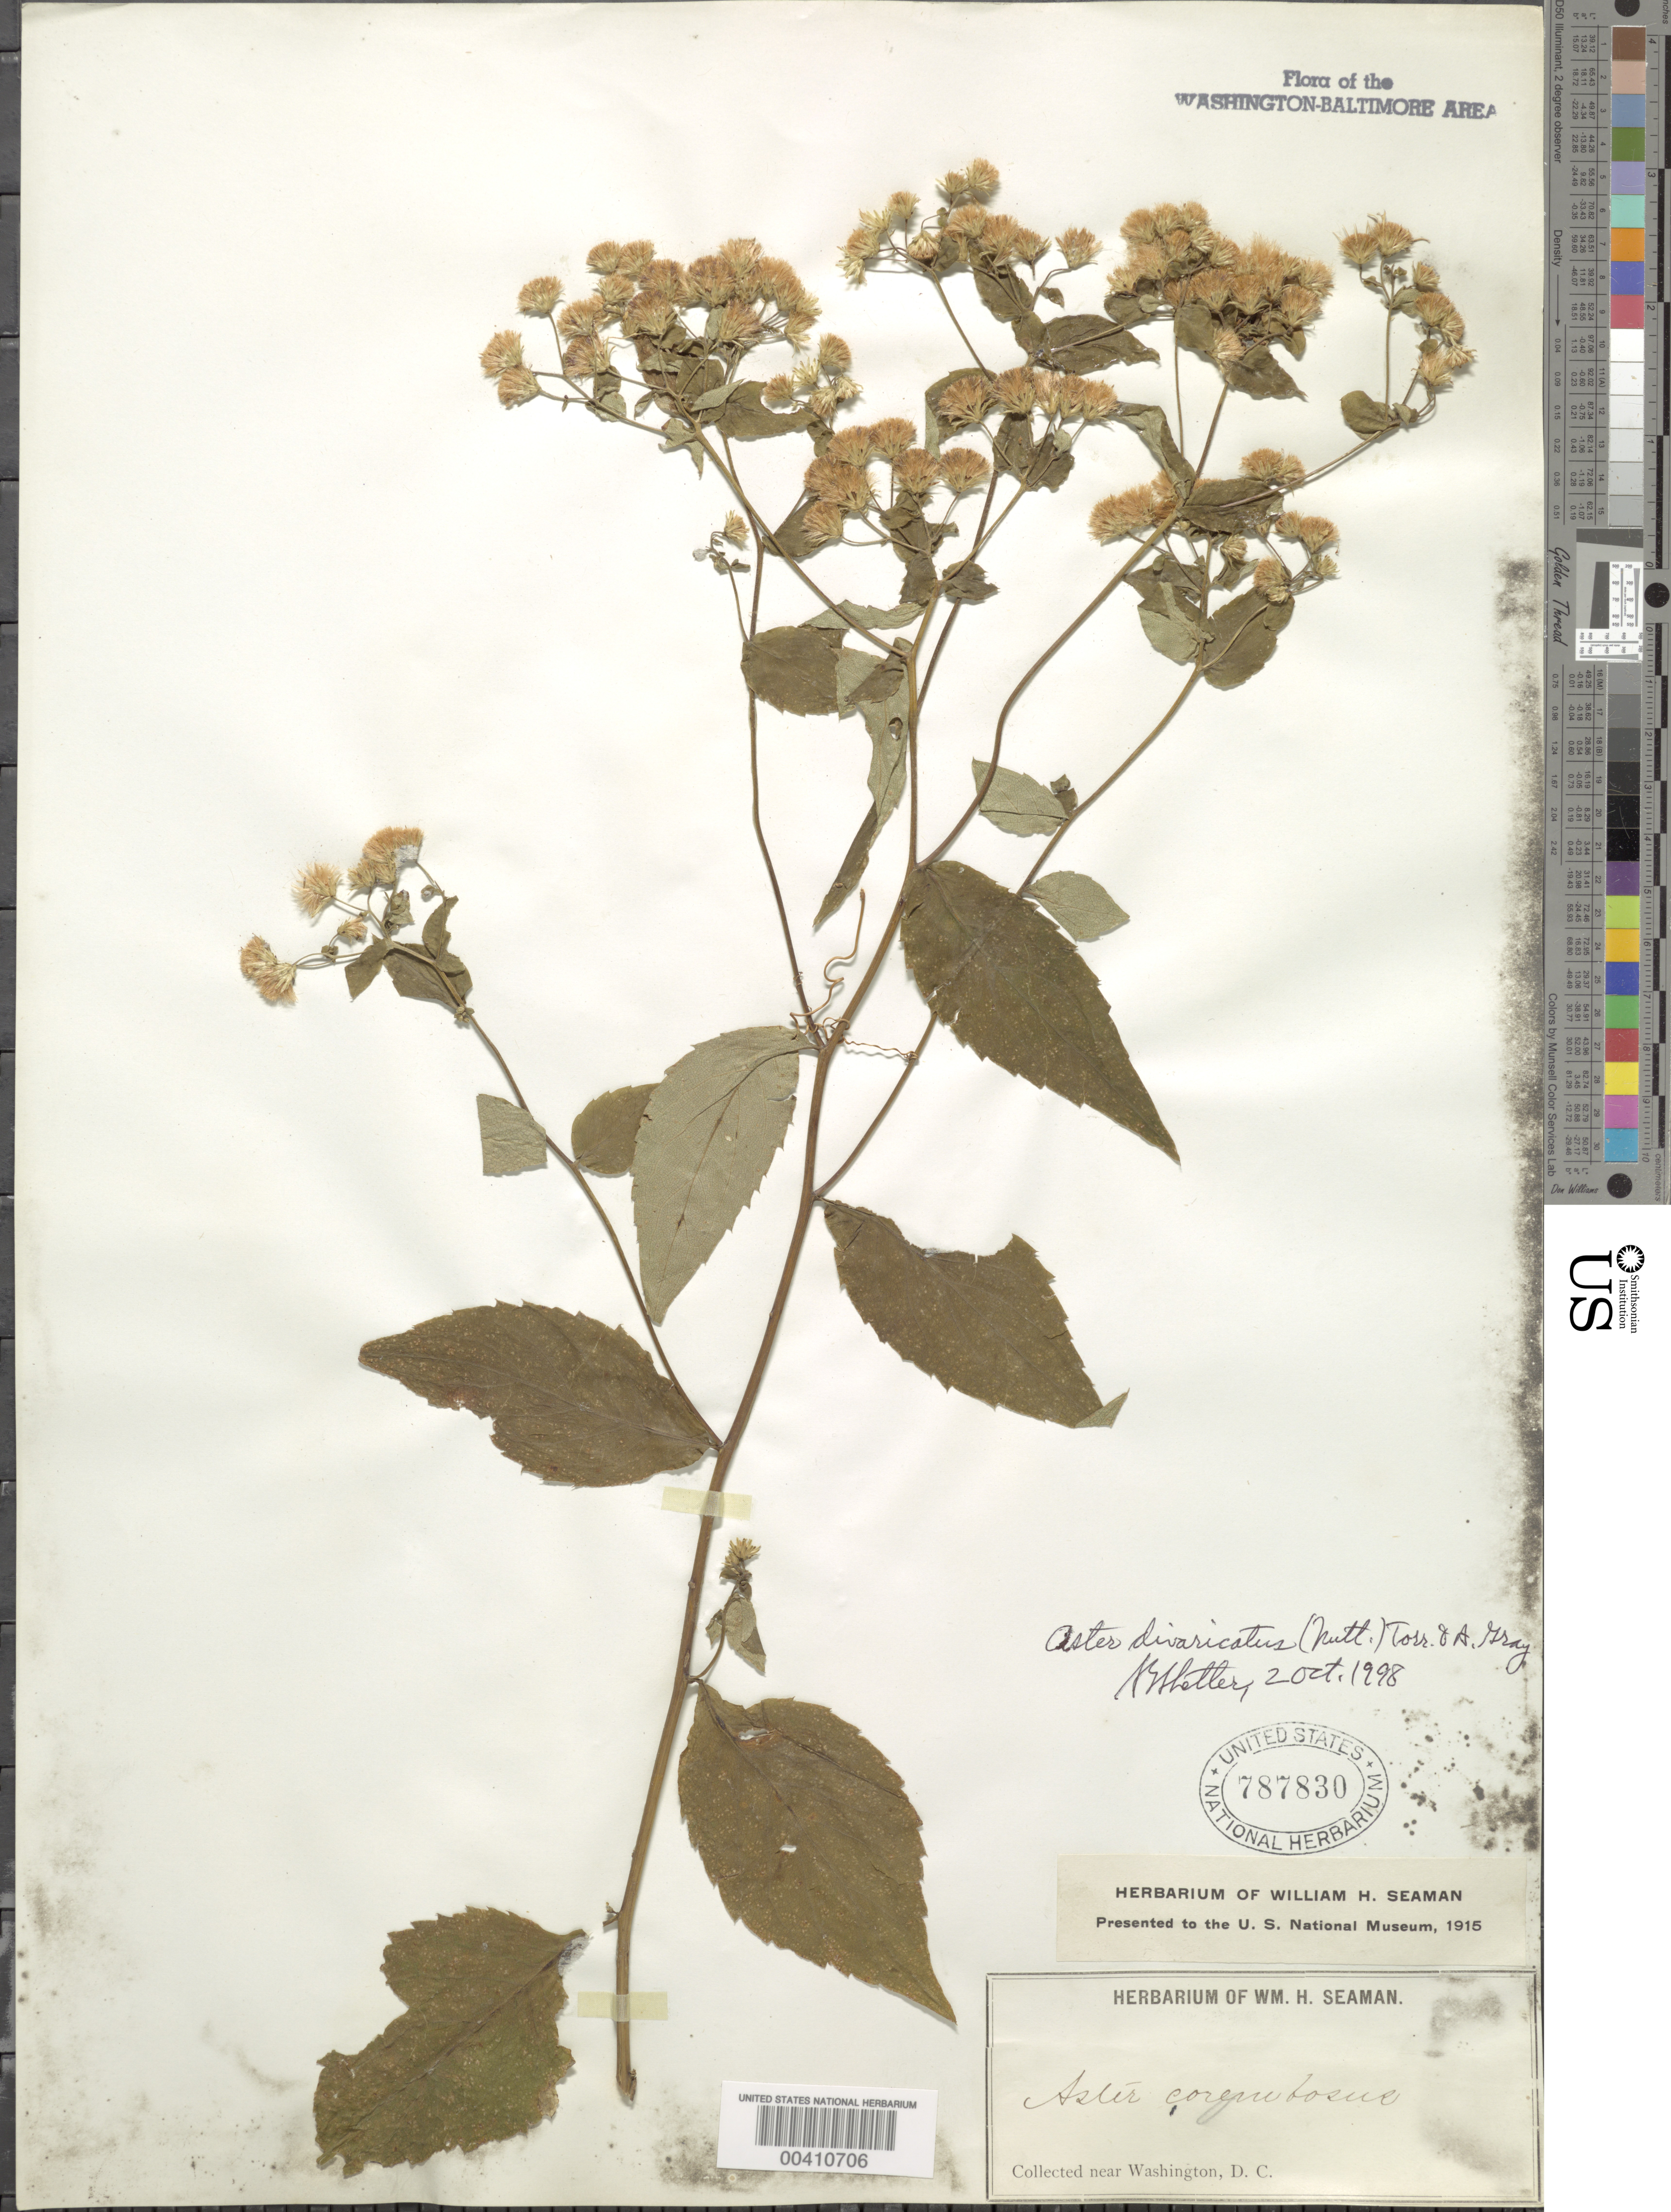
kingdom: Plantae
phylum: Tracheophyta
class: Magnoliopsida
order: Asterales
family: Asteraceae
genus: Eurybia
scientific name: Eurybia divaricata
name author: (L.) G.L. Nesom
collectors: W. Seaman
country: United States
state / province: District of Columbia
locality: Washington DC Area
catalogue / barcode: US 787830